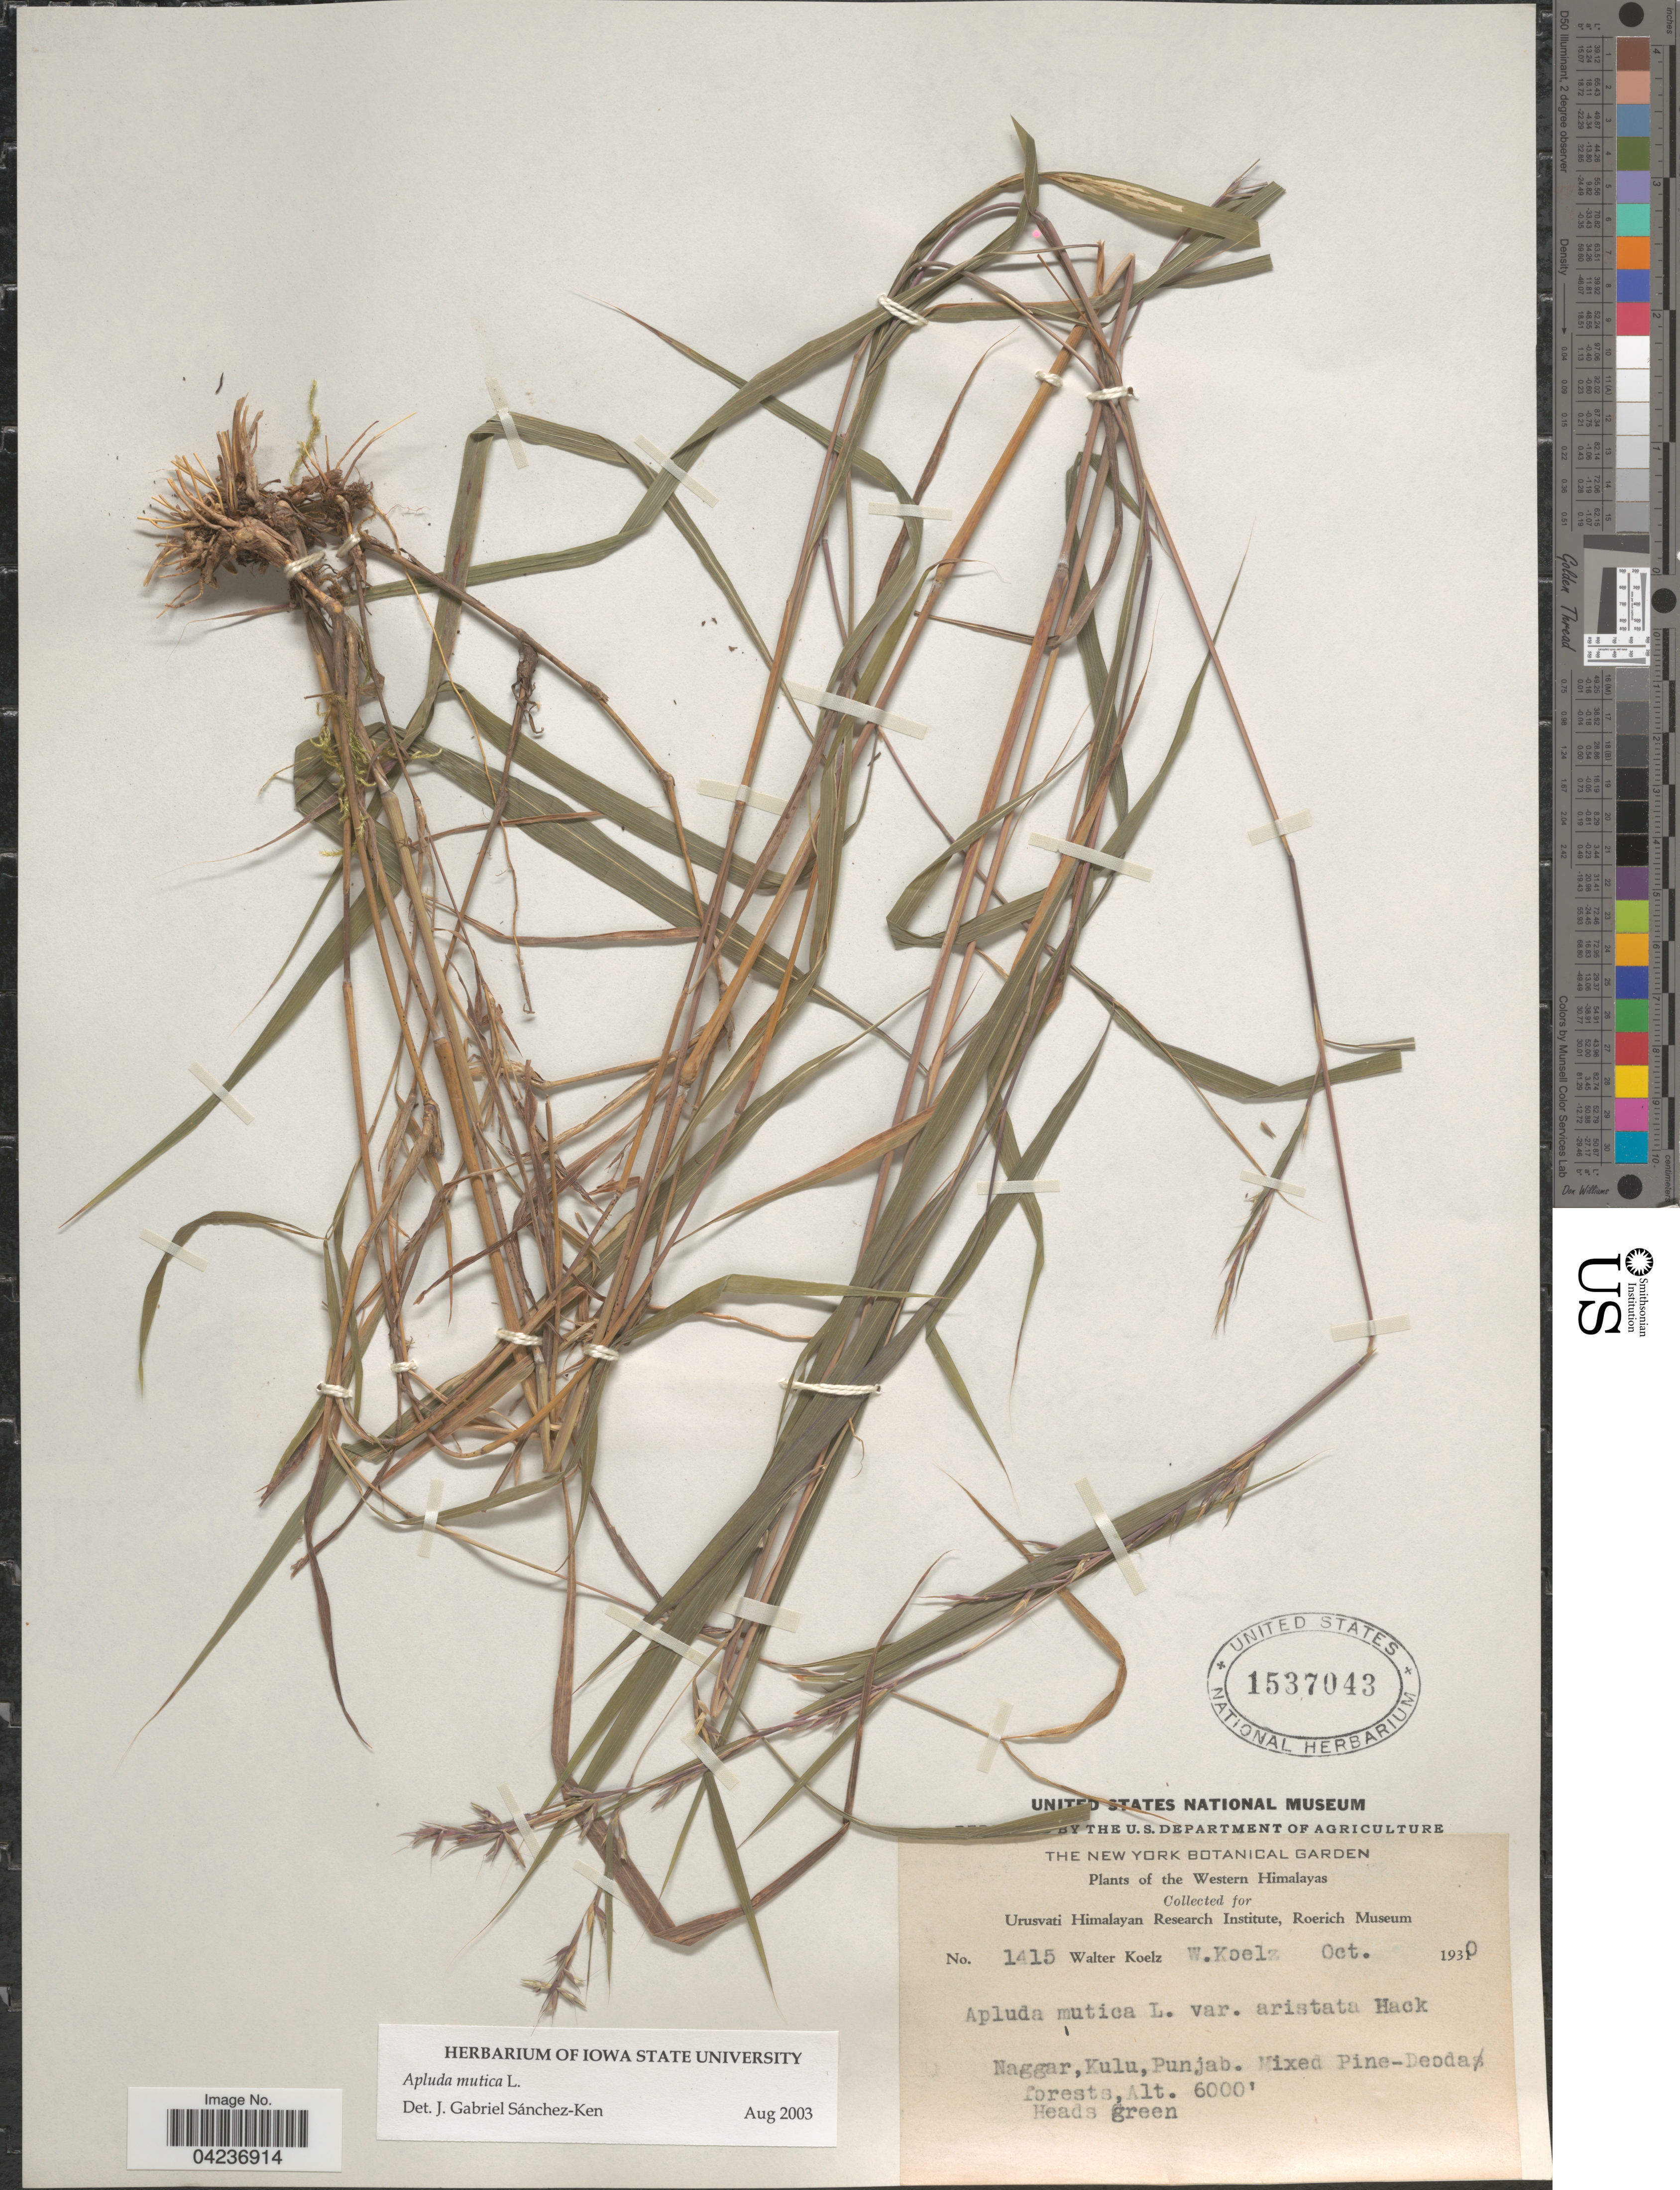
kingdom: Plantae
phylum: Tracheophyta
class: Liliopsida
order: Poales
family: Poaceae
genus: Apluda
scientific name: Apluda mutica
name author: L.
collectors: W. N. Koelz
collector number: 1415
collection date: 1930-10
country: India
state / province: Punjab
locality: Western Himalayas. Naggar, Kulu.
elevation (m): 1829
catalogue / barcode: US 1537043